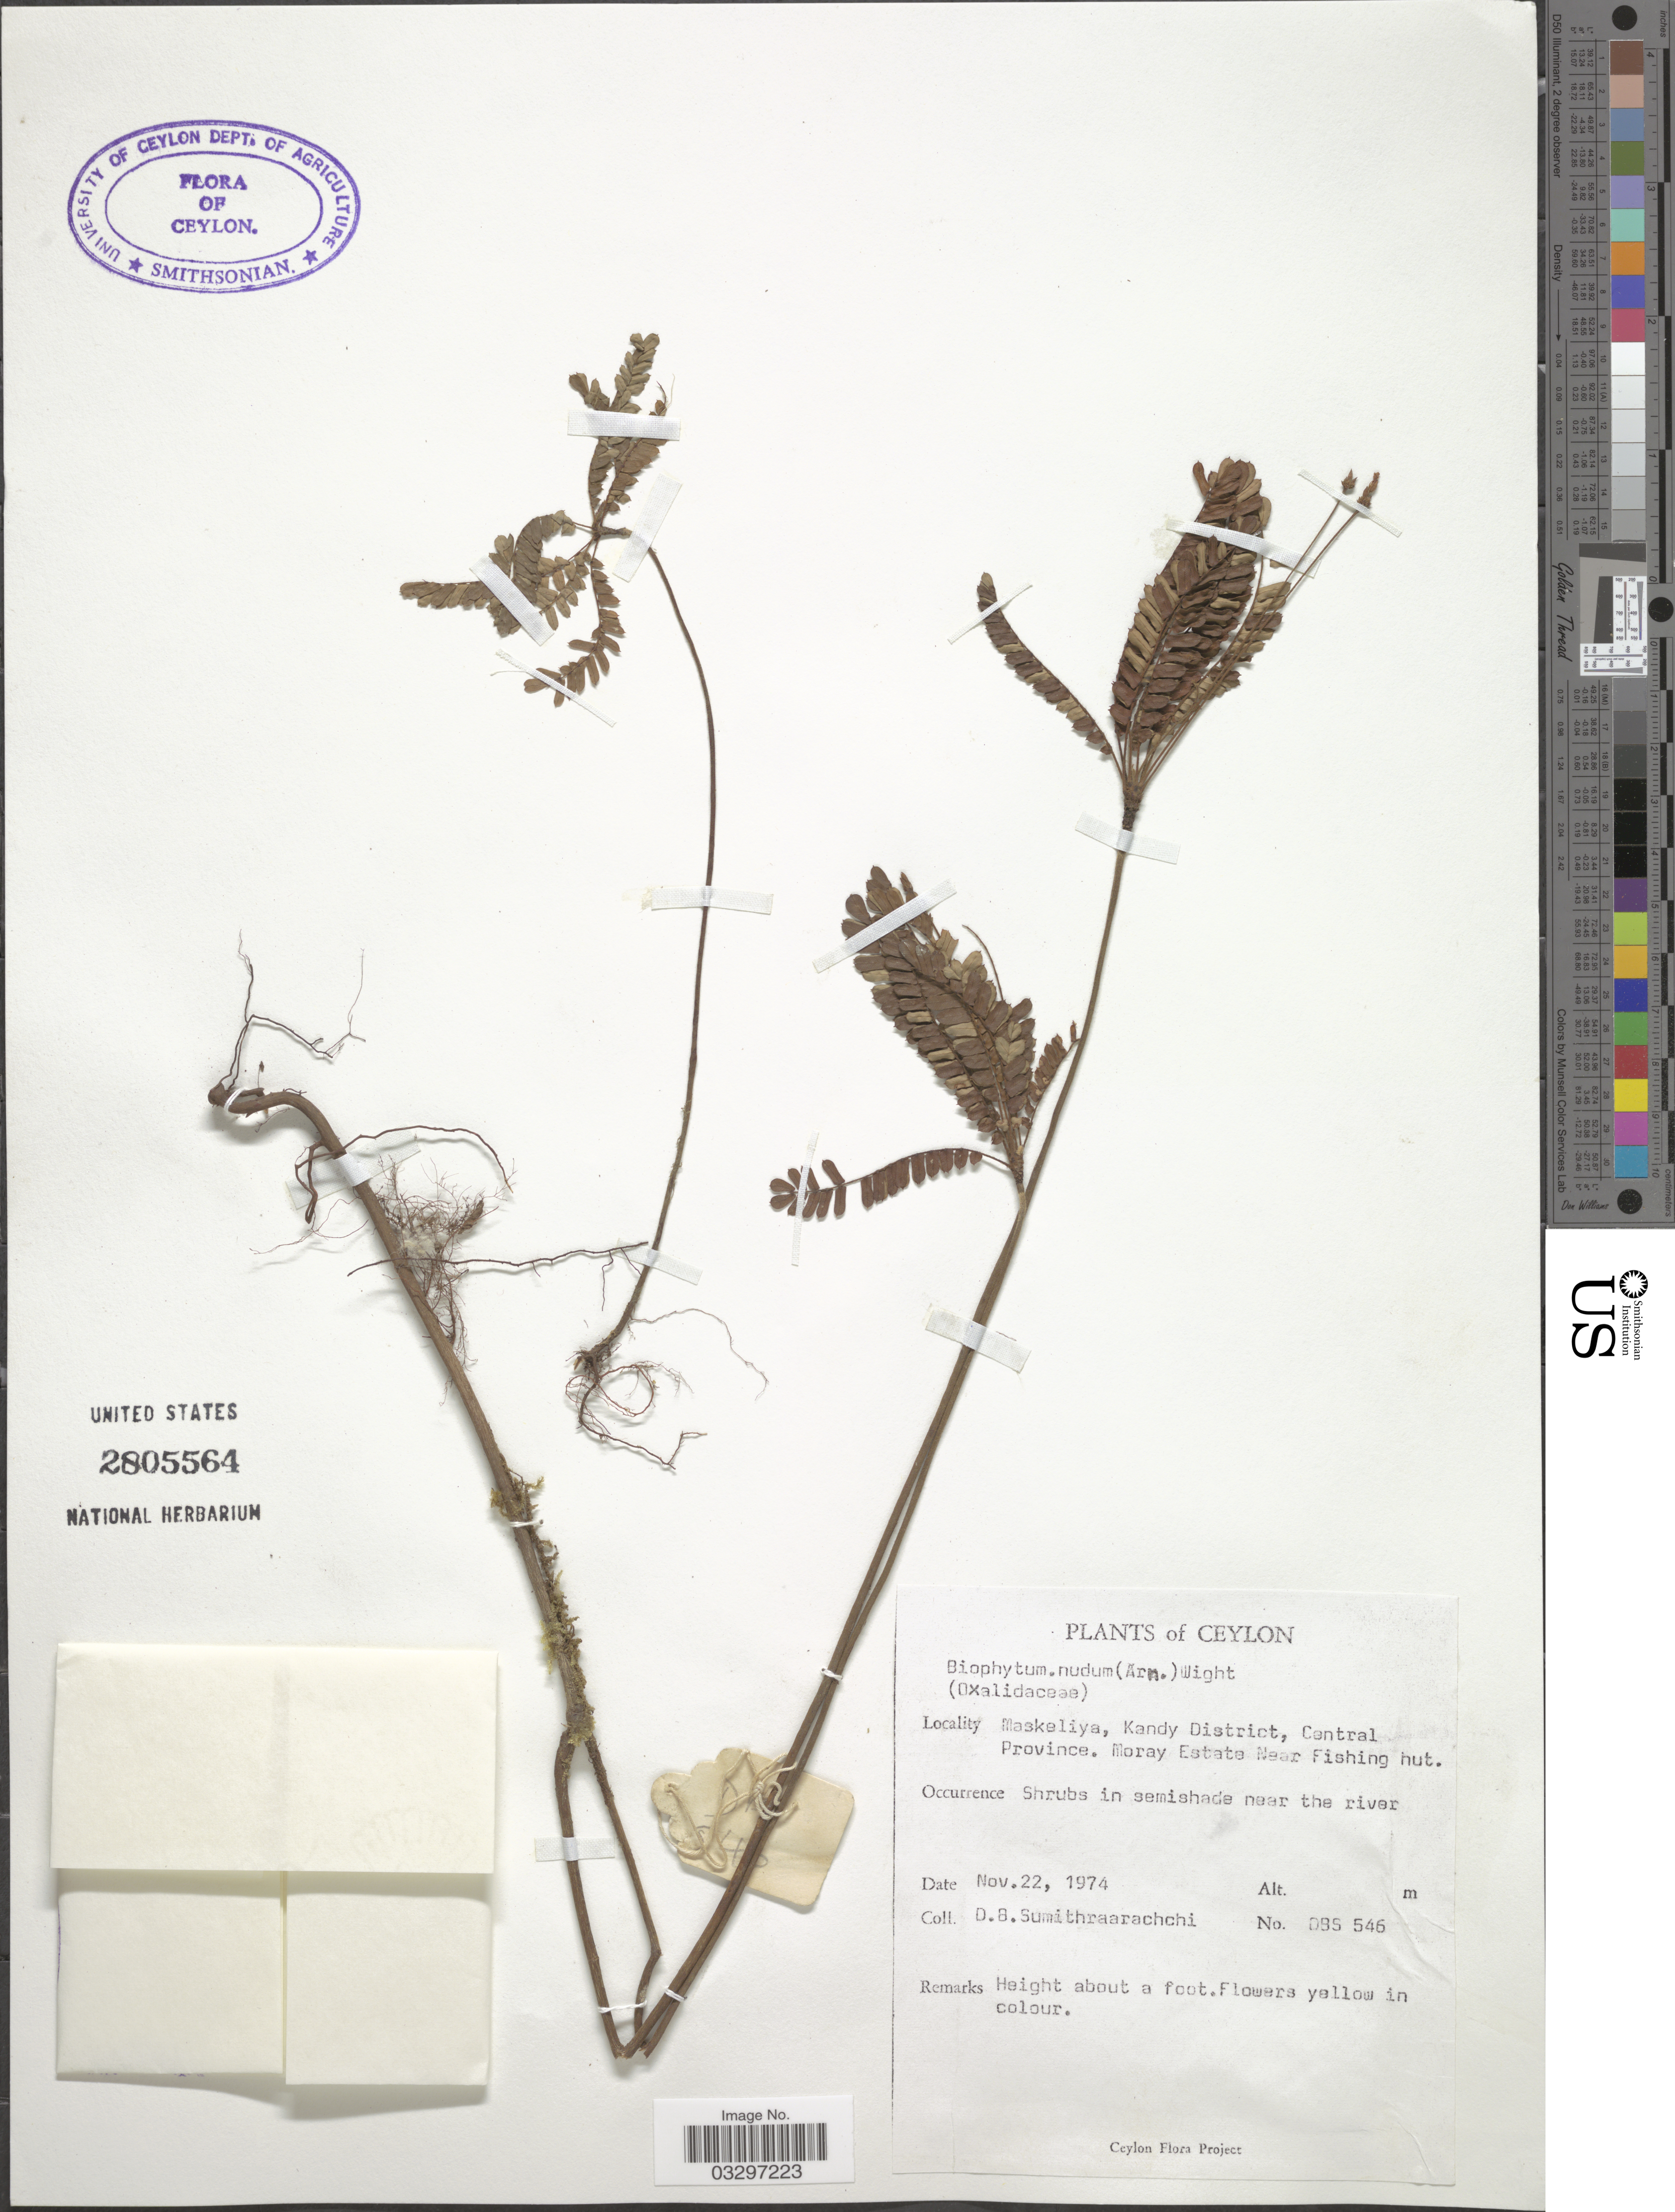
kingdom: Plantae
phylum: Tracheophyta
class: Magnoliopsida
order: Oxalidales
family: Oxalidaceae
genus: Biophytum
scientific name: Biophytum nudum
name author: (Arn.) Wight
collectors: D. B. Sumithraarachchi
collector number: DBS 546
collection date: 1974-11-22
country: Sri Lanka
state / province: Central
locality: Ceylon. Maskeliya, Kandy District. Moray Estate Near Fishing hut. Shrubs in semishade near the river.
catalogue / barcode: US 2805564